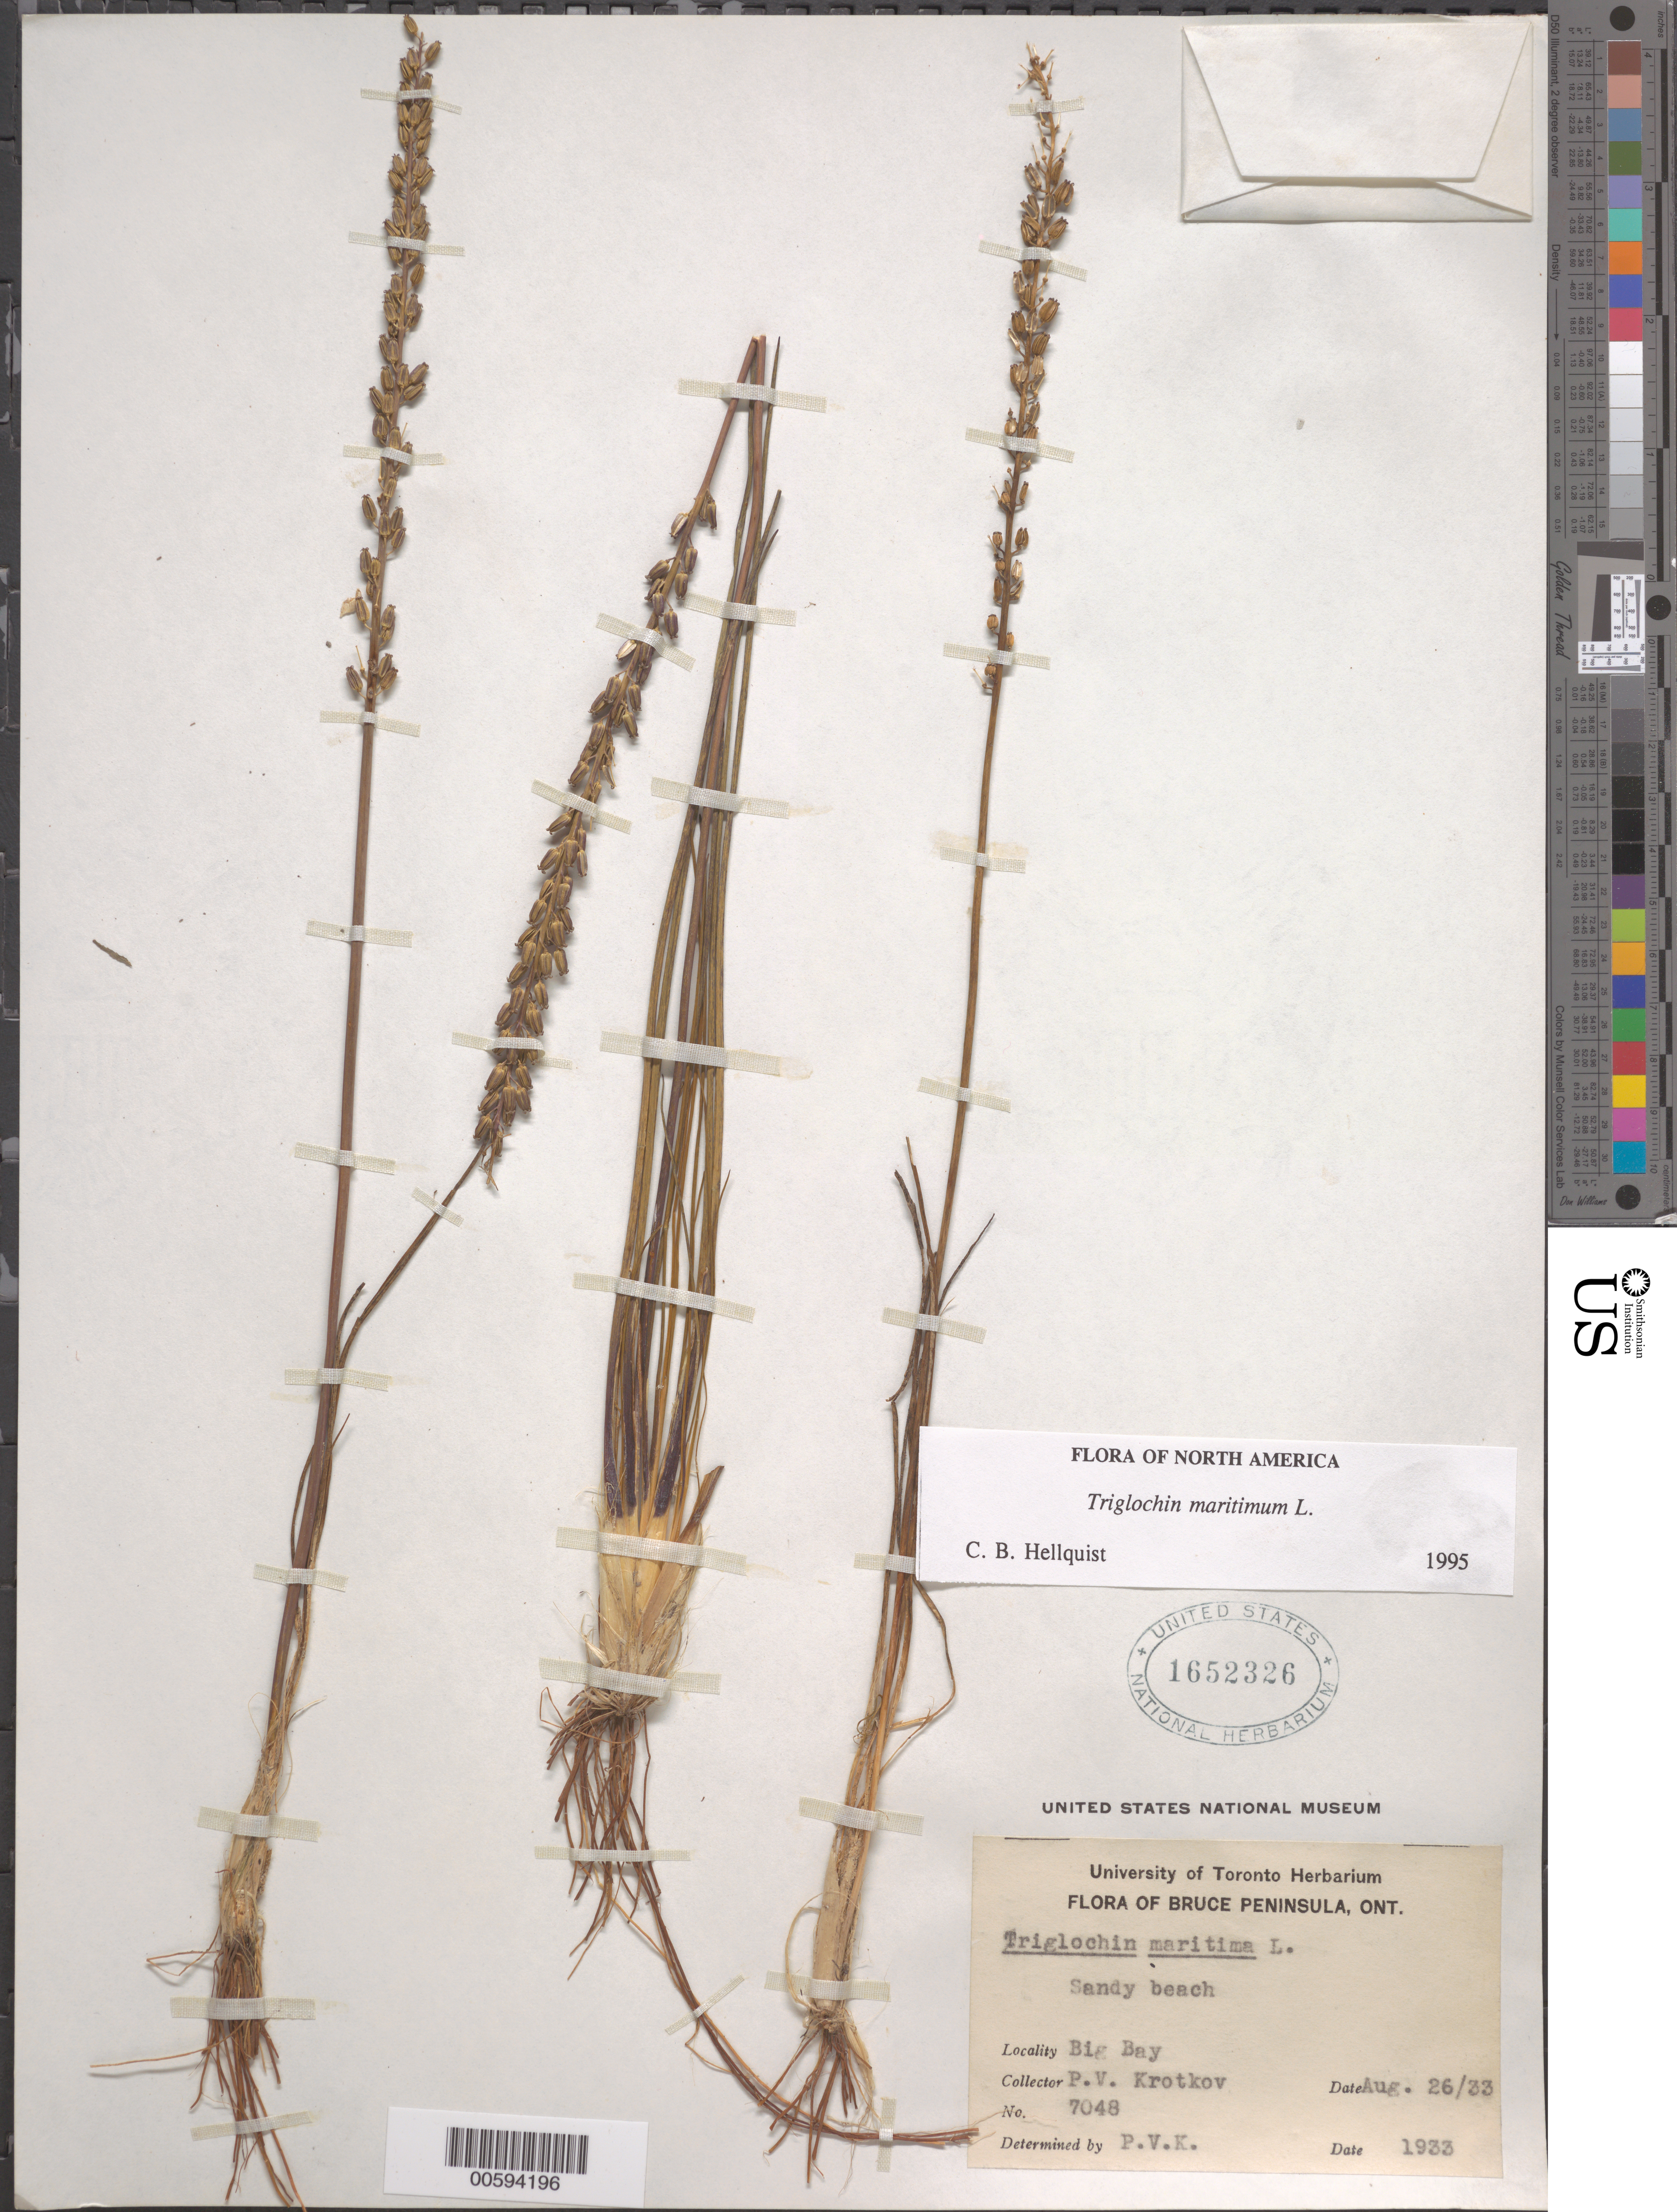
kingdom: Plantae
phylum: Tracheophyta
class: Liliopsida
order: Alismatales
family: Juncaginaceae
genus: Triglochin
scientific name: Triglochin maritima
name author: L.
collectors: P. V. Krotkov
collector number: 7048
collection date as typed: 26 Aug 1933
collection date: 1933-08-26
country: Canada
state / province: Ontario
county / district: Bruce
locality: Big Bay; Bruce Peninsula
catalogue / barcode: US 1652326